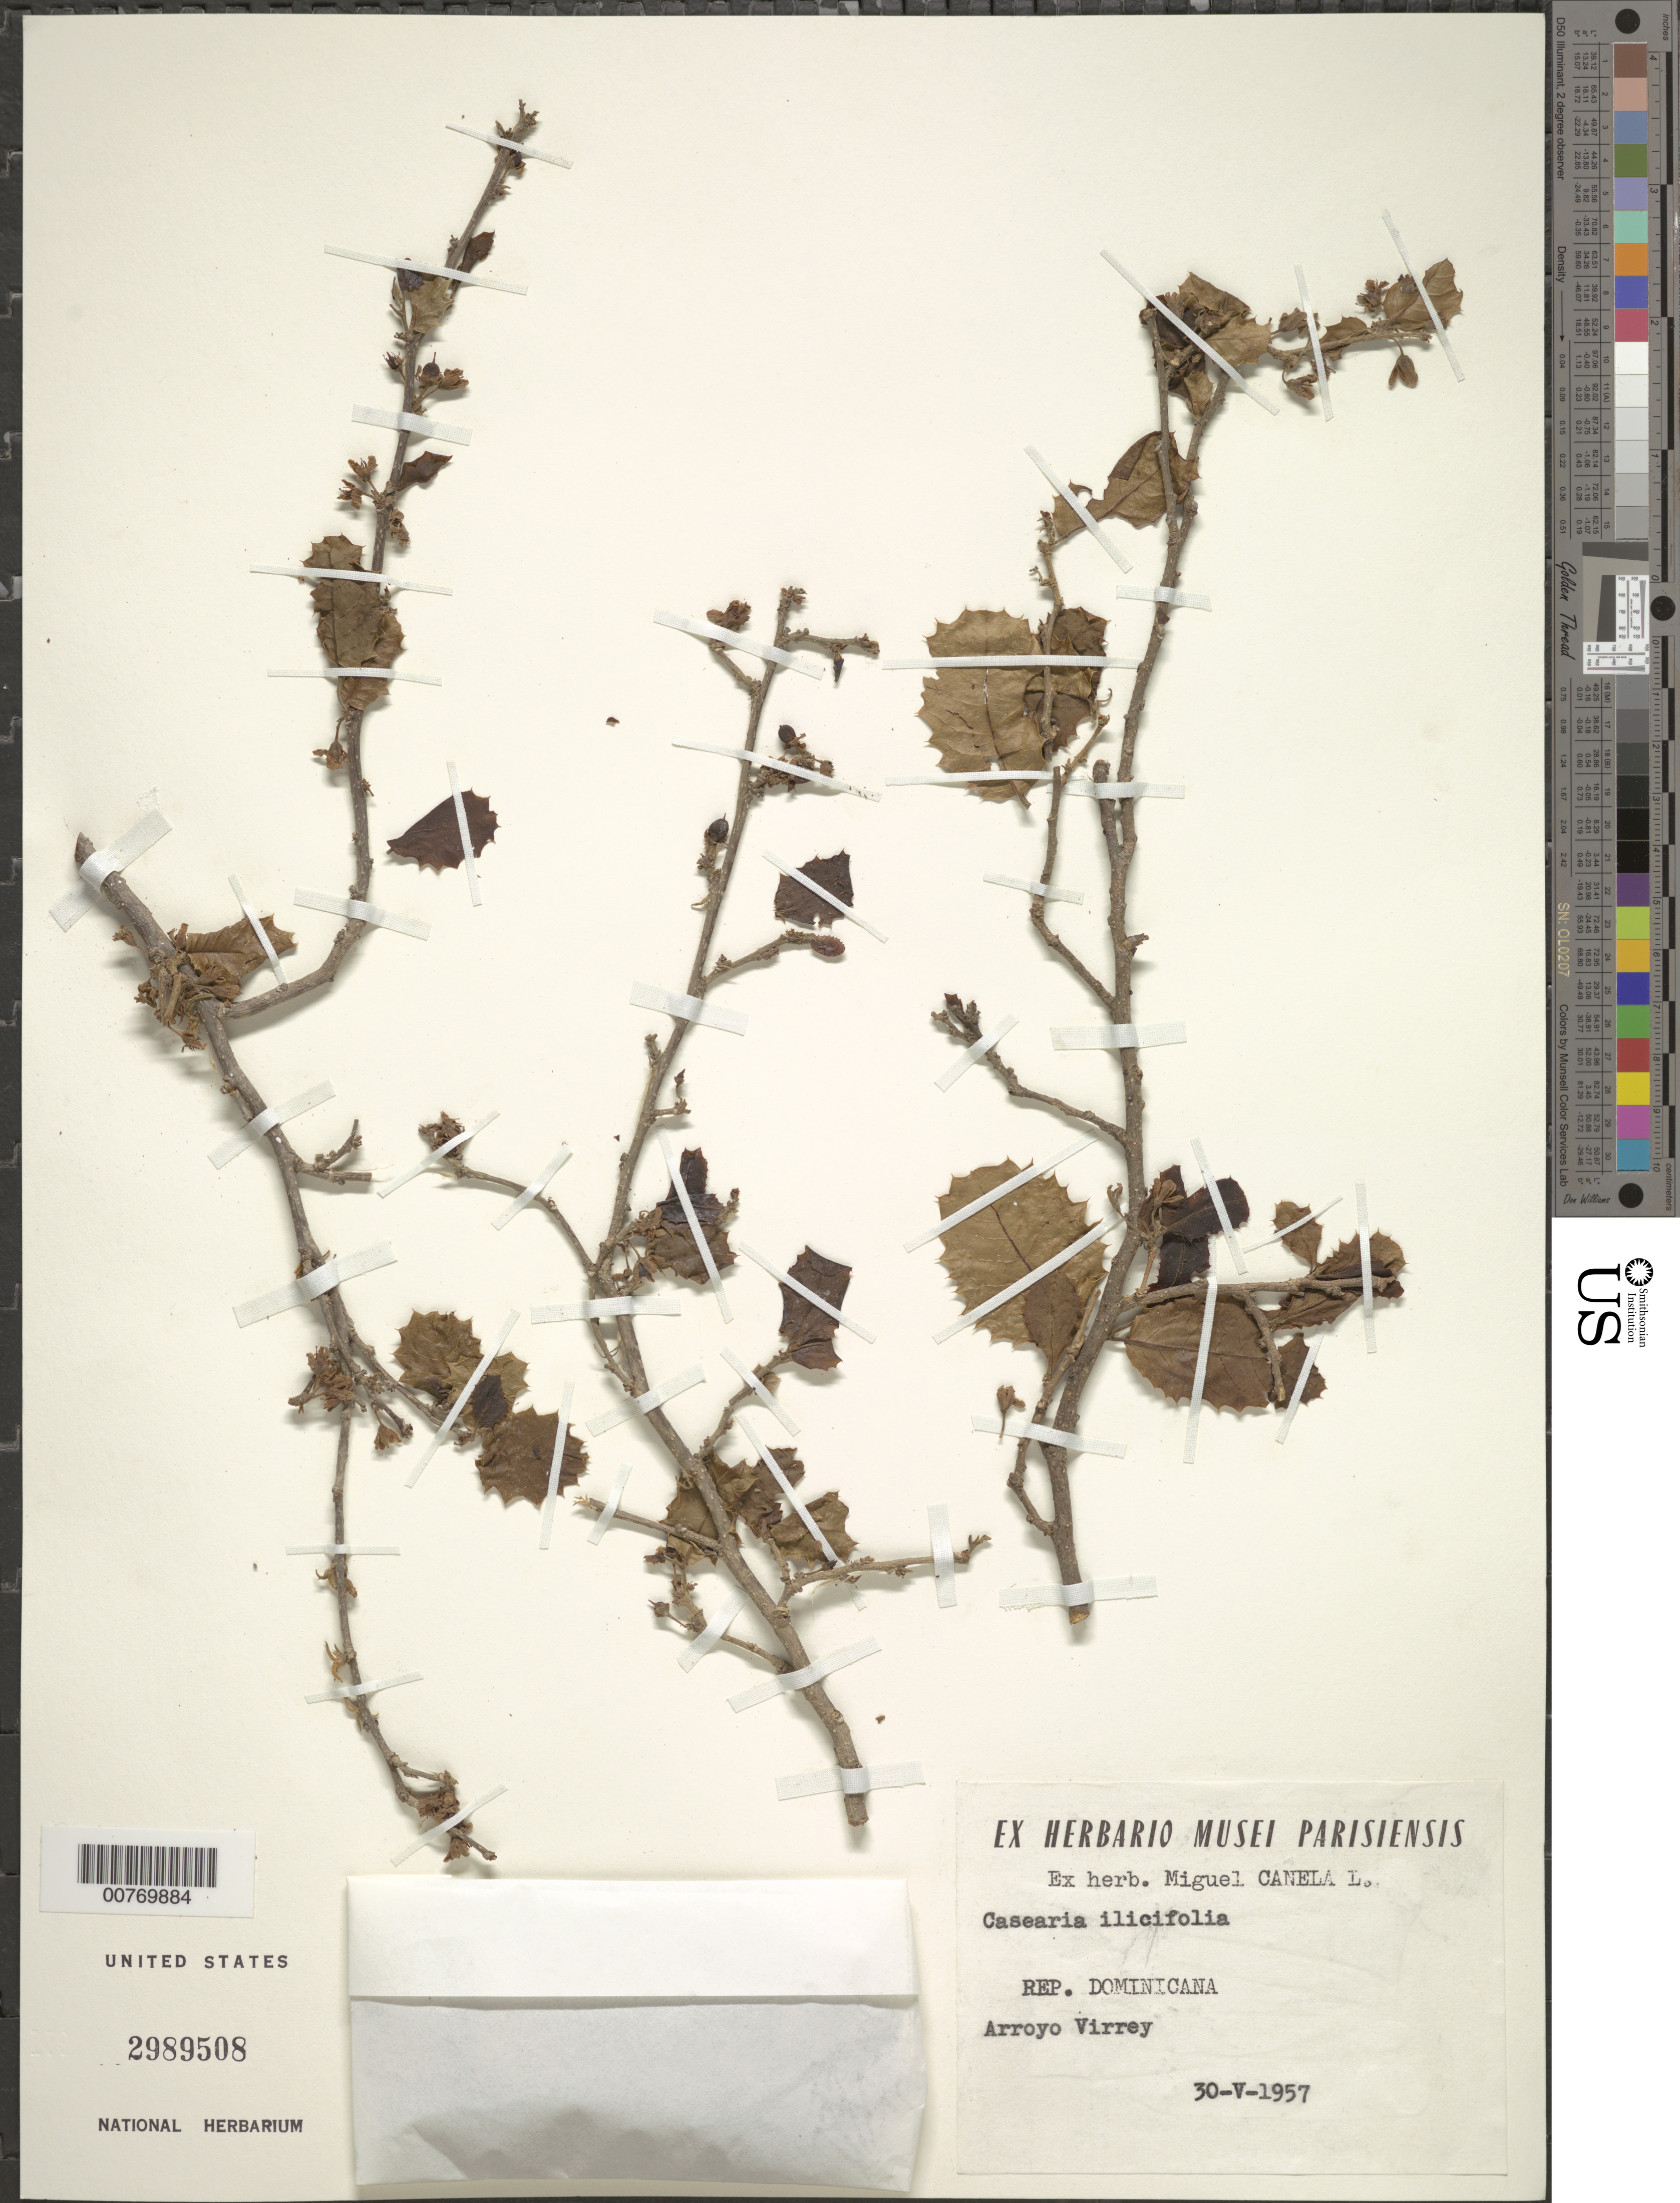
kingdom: Plantae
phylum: Tracheophyta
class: Magnoliopsida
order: Malpighiales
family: Salicaceae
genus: Casearia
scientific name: Casearia ilicifolia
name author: Vent.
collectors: M. Canela Lazaro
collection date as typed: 30 May 1957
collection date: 1957-05-30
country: Dominican Republic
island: Hispaniola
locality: Arroyo Virrey.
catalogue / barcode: US 2989508